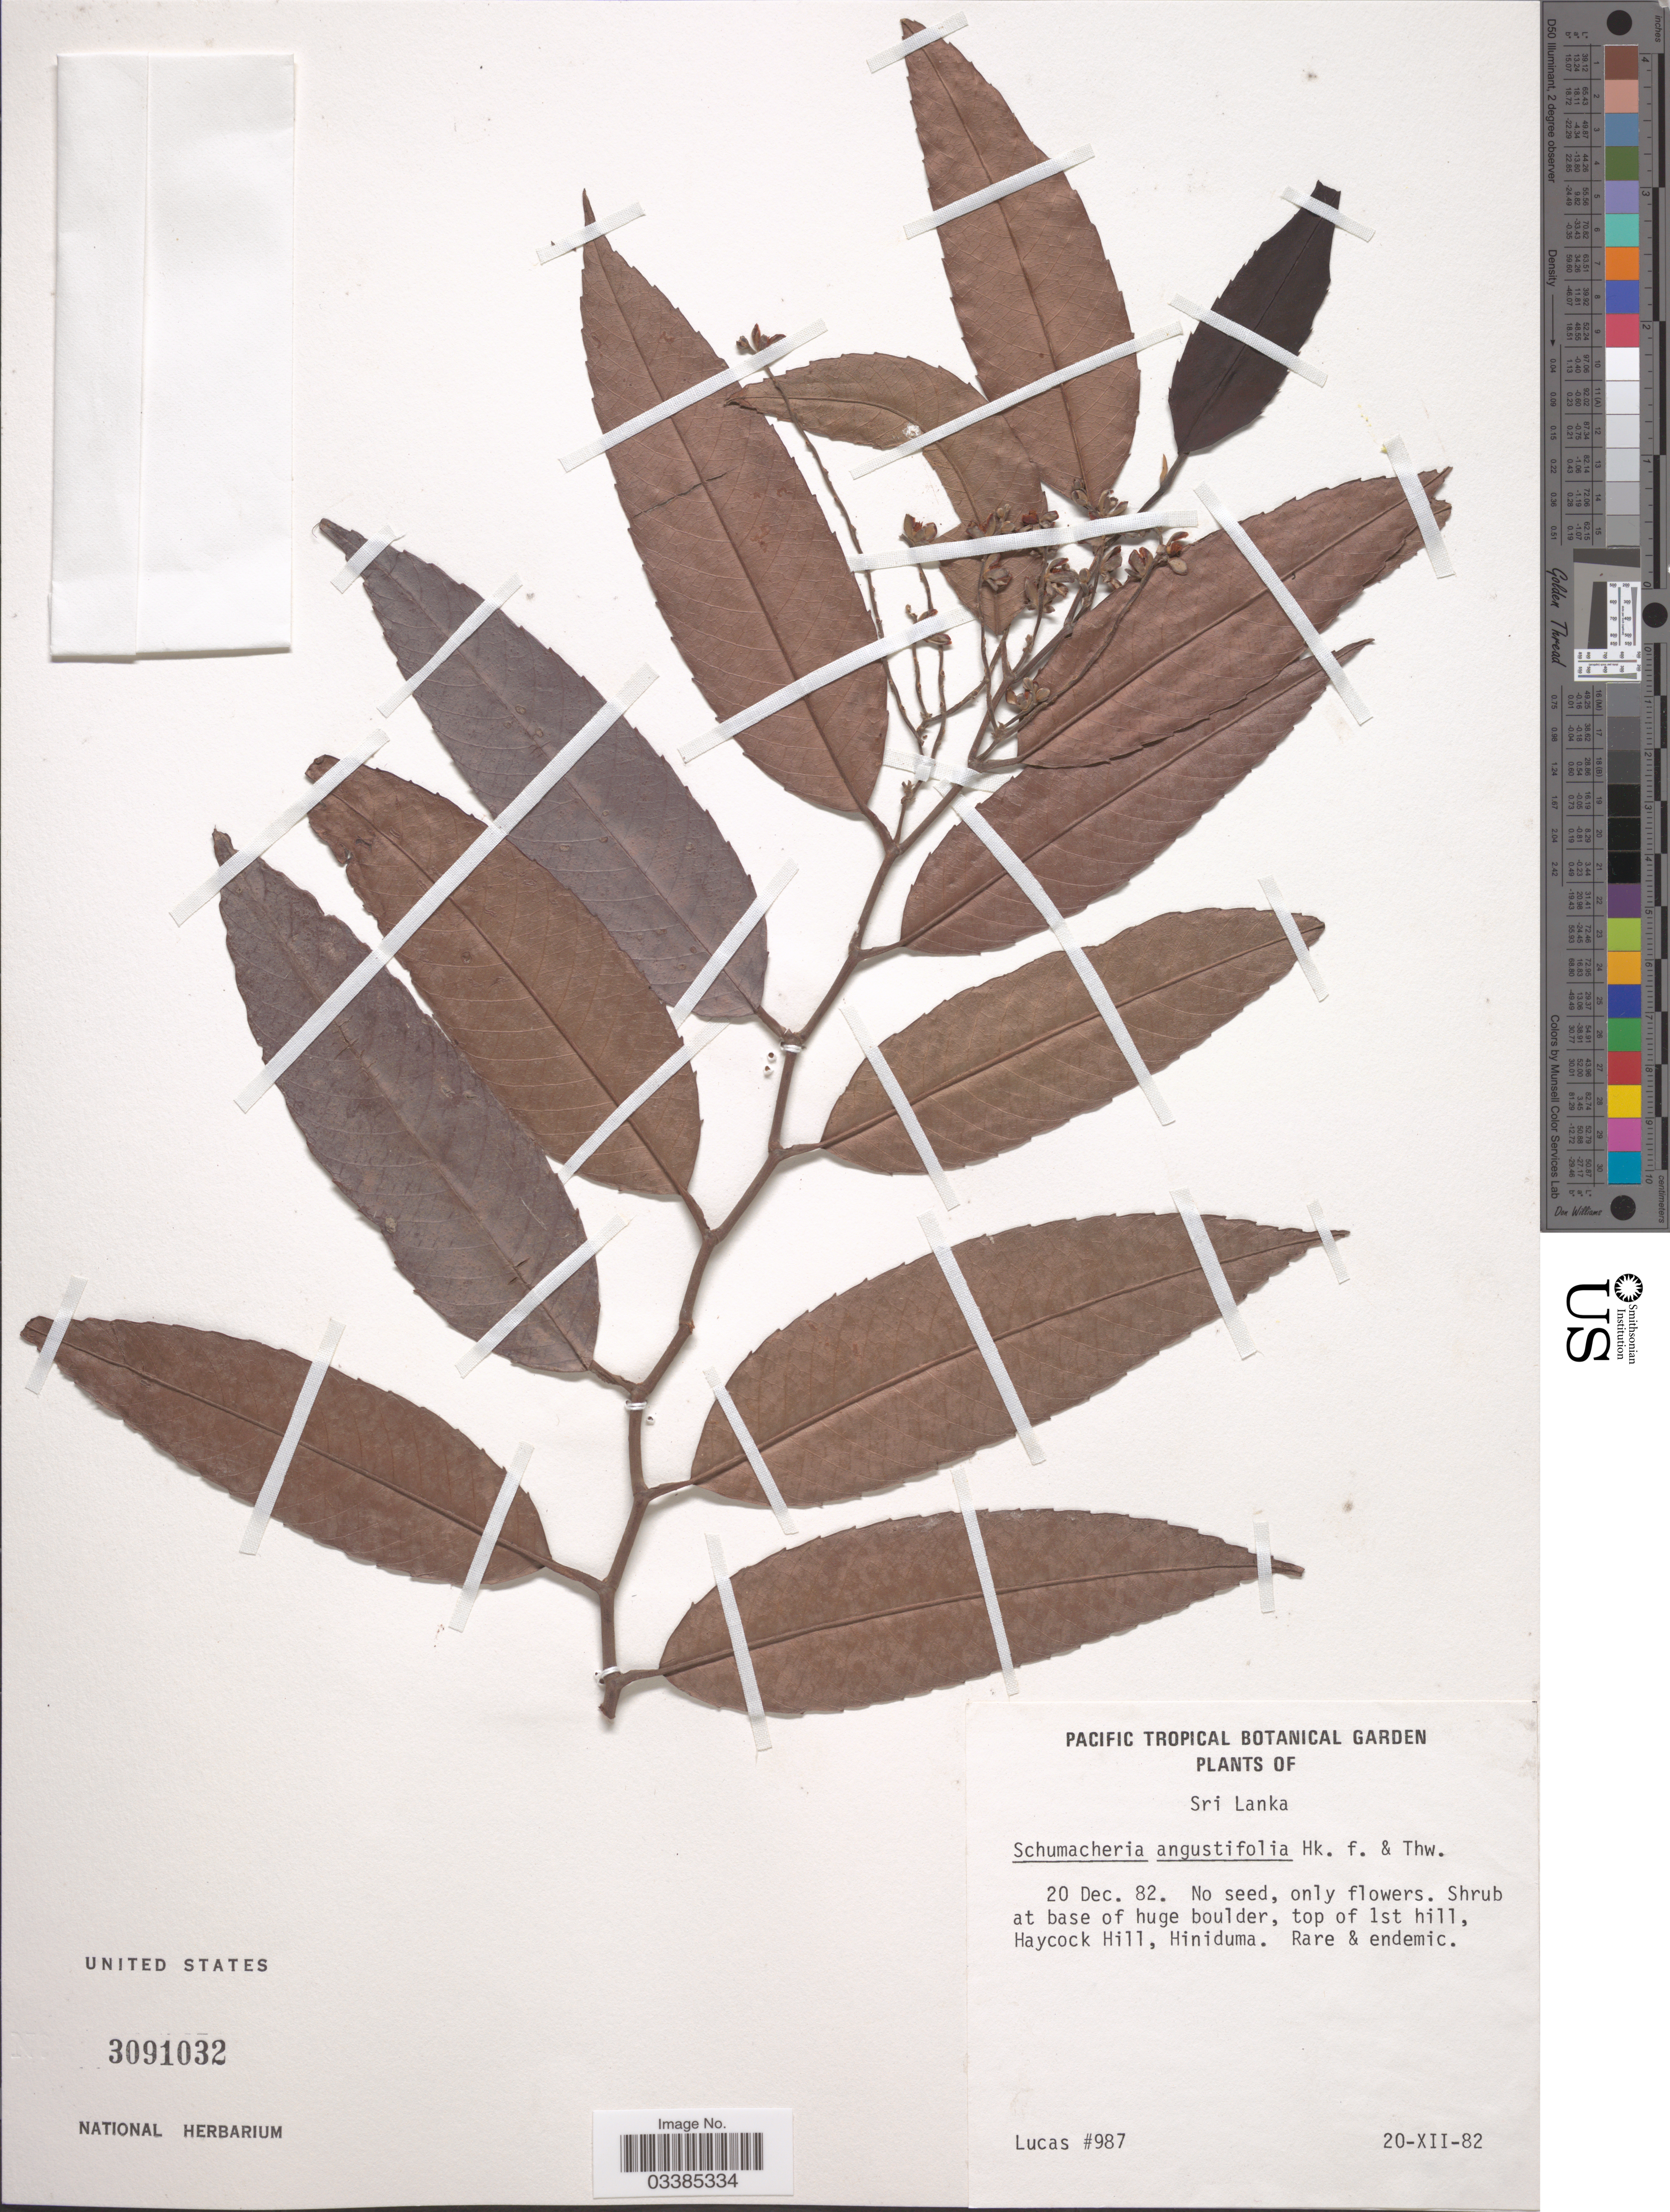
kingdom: Plantae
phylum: Tracheophyta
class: Magnoliopsida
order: Dilleniales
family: Dilleniaceae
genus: Schumacheria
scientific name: Schumacheria angustifolia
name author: Hook. f. & Thomson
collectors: Lucas, --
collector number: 987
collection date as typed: Transcribed d/m/y: 20/12/82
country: Sri Lanka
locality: At base of huge boulder, top of 1st hill, Haycock Hill, Hiniduma.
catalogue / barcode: US 3091032